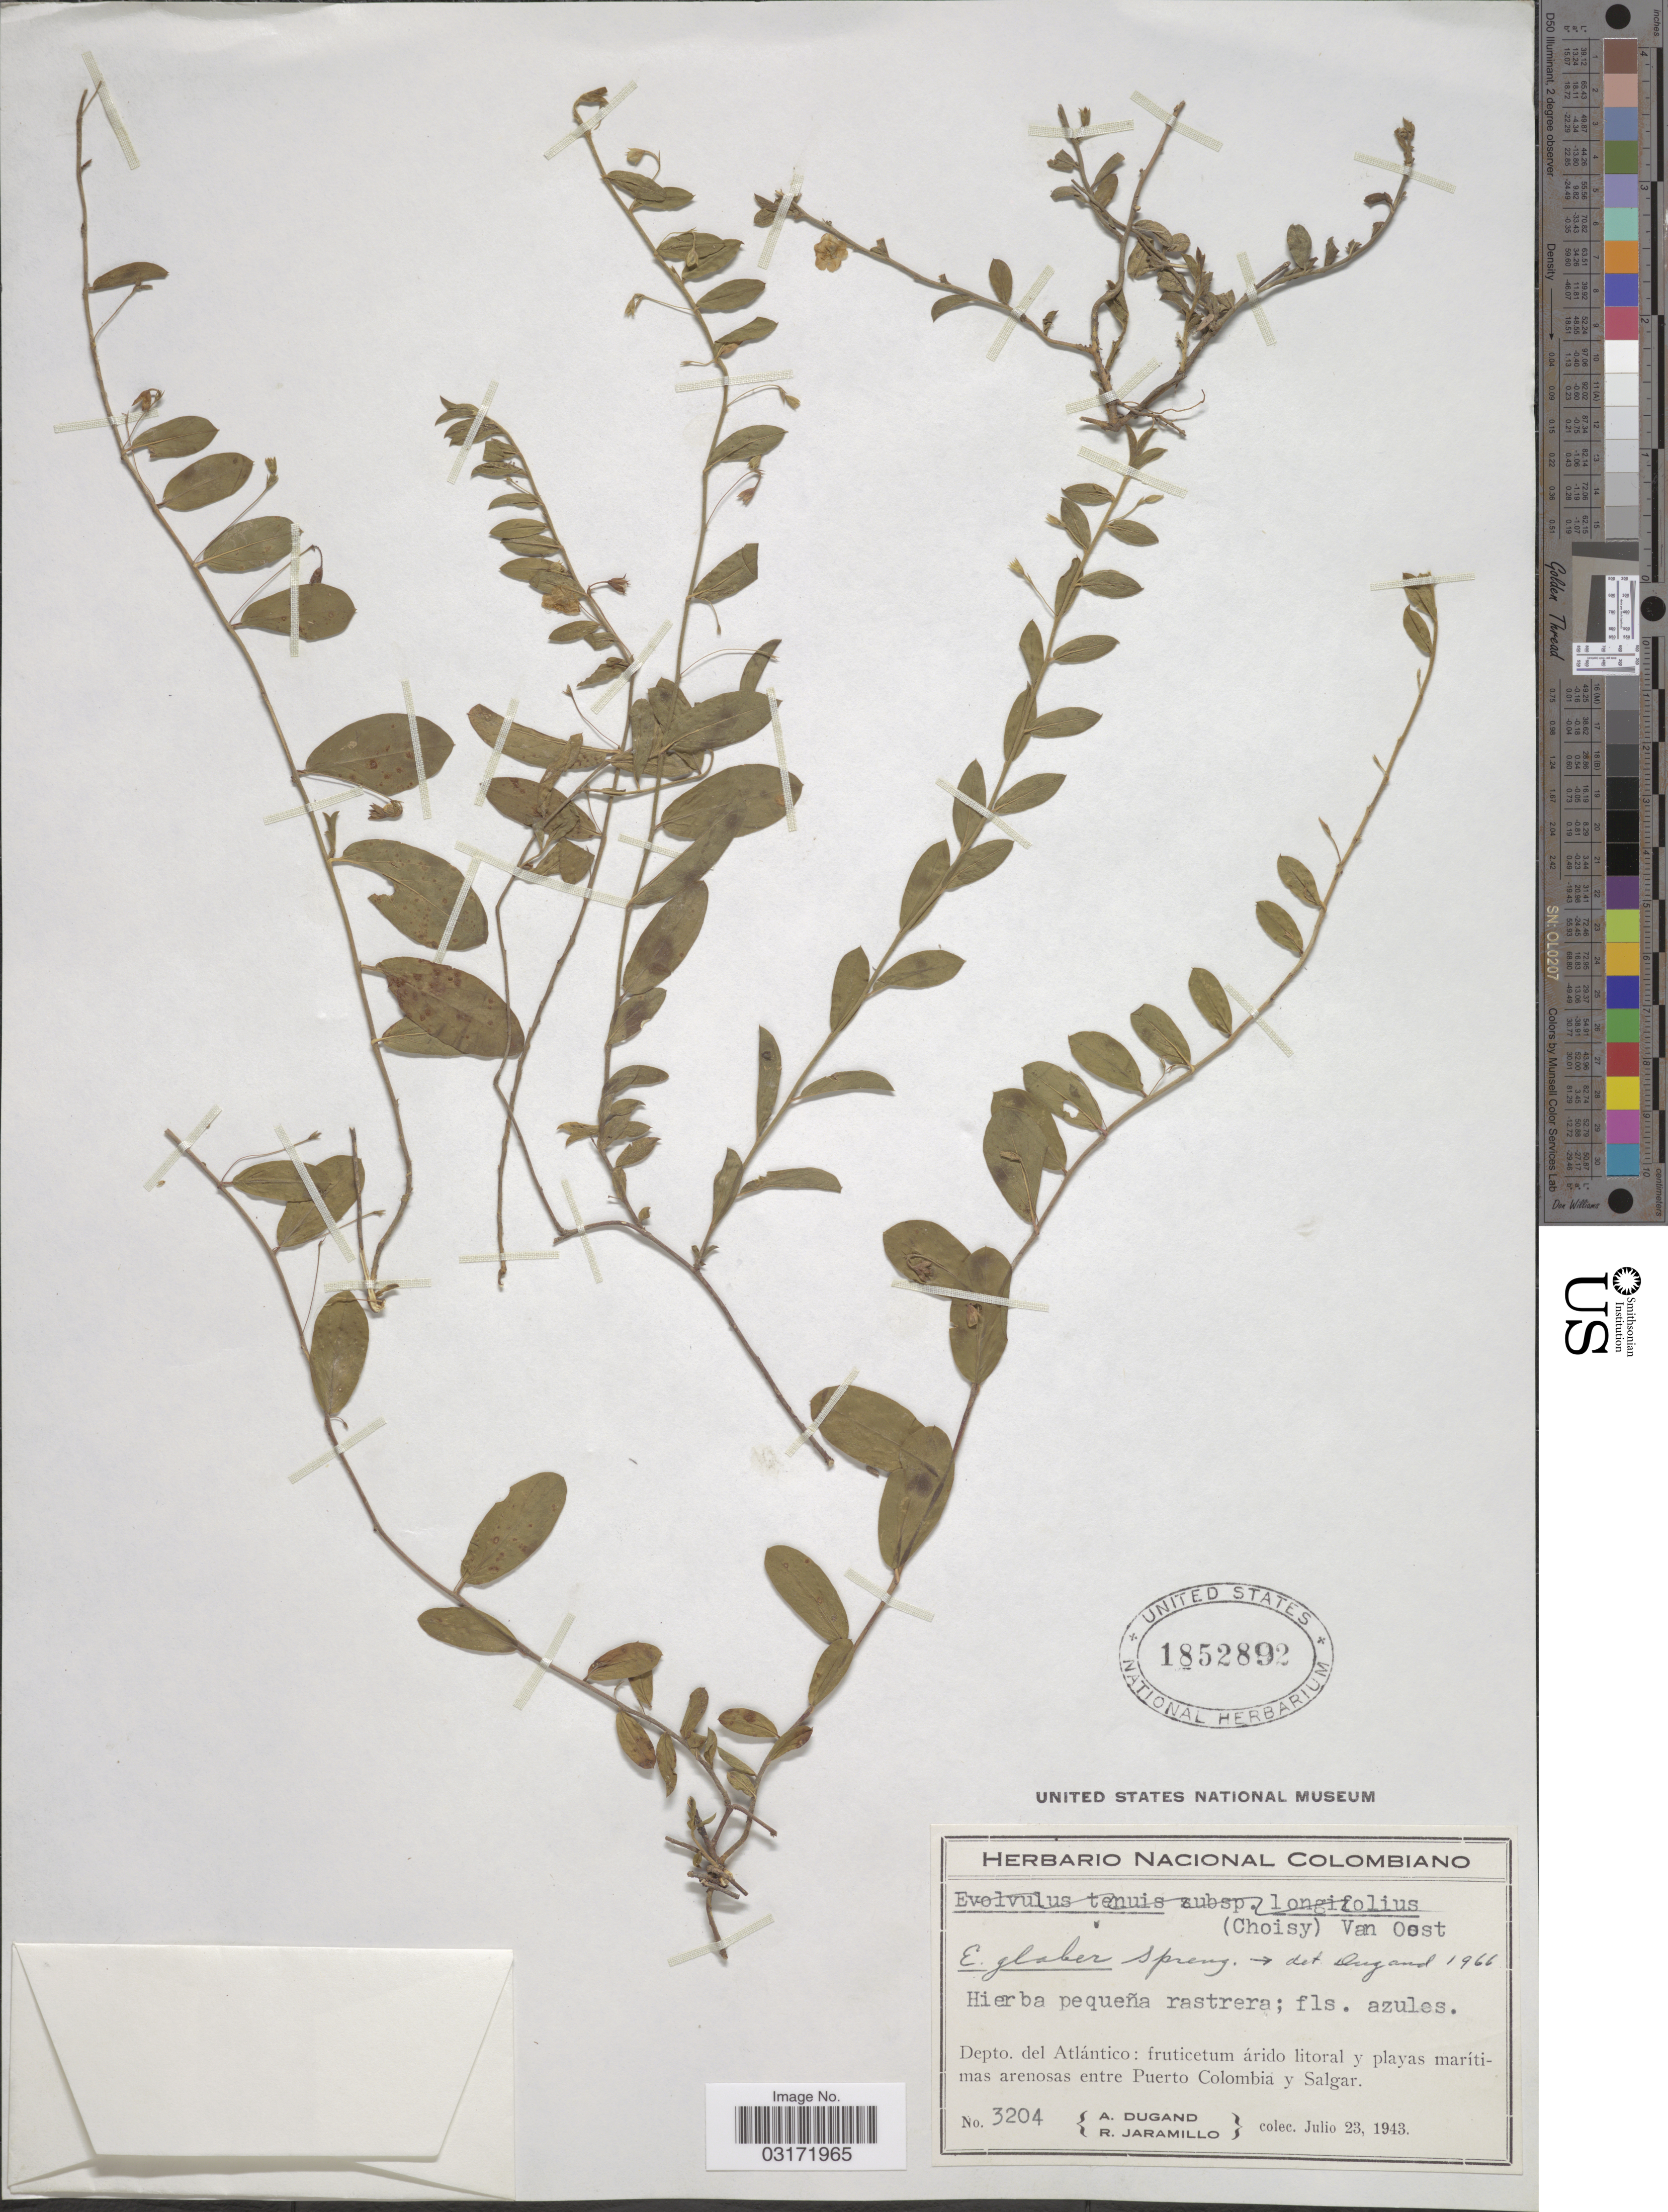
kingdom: Plantae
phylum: Tracheophyta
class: Magnoliopsida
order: Solanales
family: Convolvulaceae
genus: Evolvulus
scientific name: Evolvulus glaber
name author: Spreng.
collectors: A. Dugand & R. Jaramillo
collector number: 3204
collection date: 1943-07-23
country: Colombia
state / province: Atlántico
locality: Depto. del Atlántico: fruticetum árido litoral y playas marítimas arenosas entre Puerto Colombia y Salgar.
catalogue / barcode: US 1852892